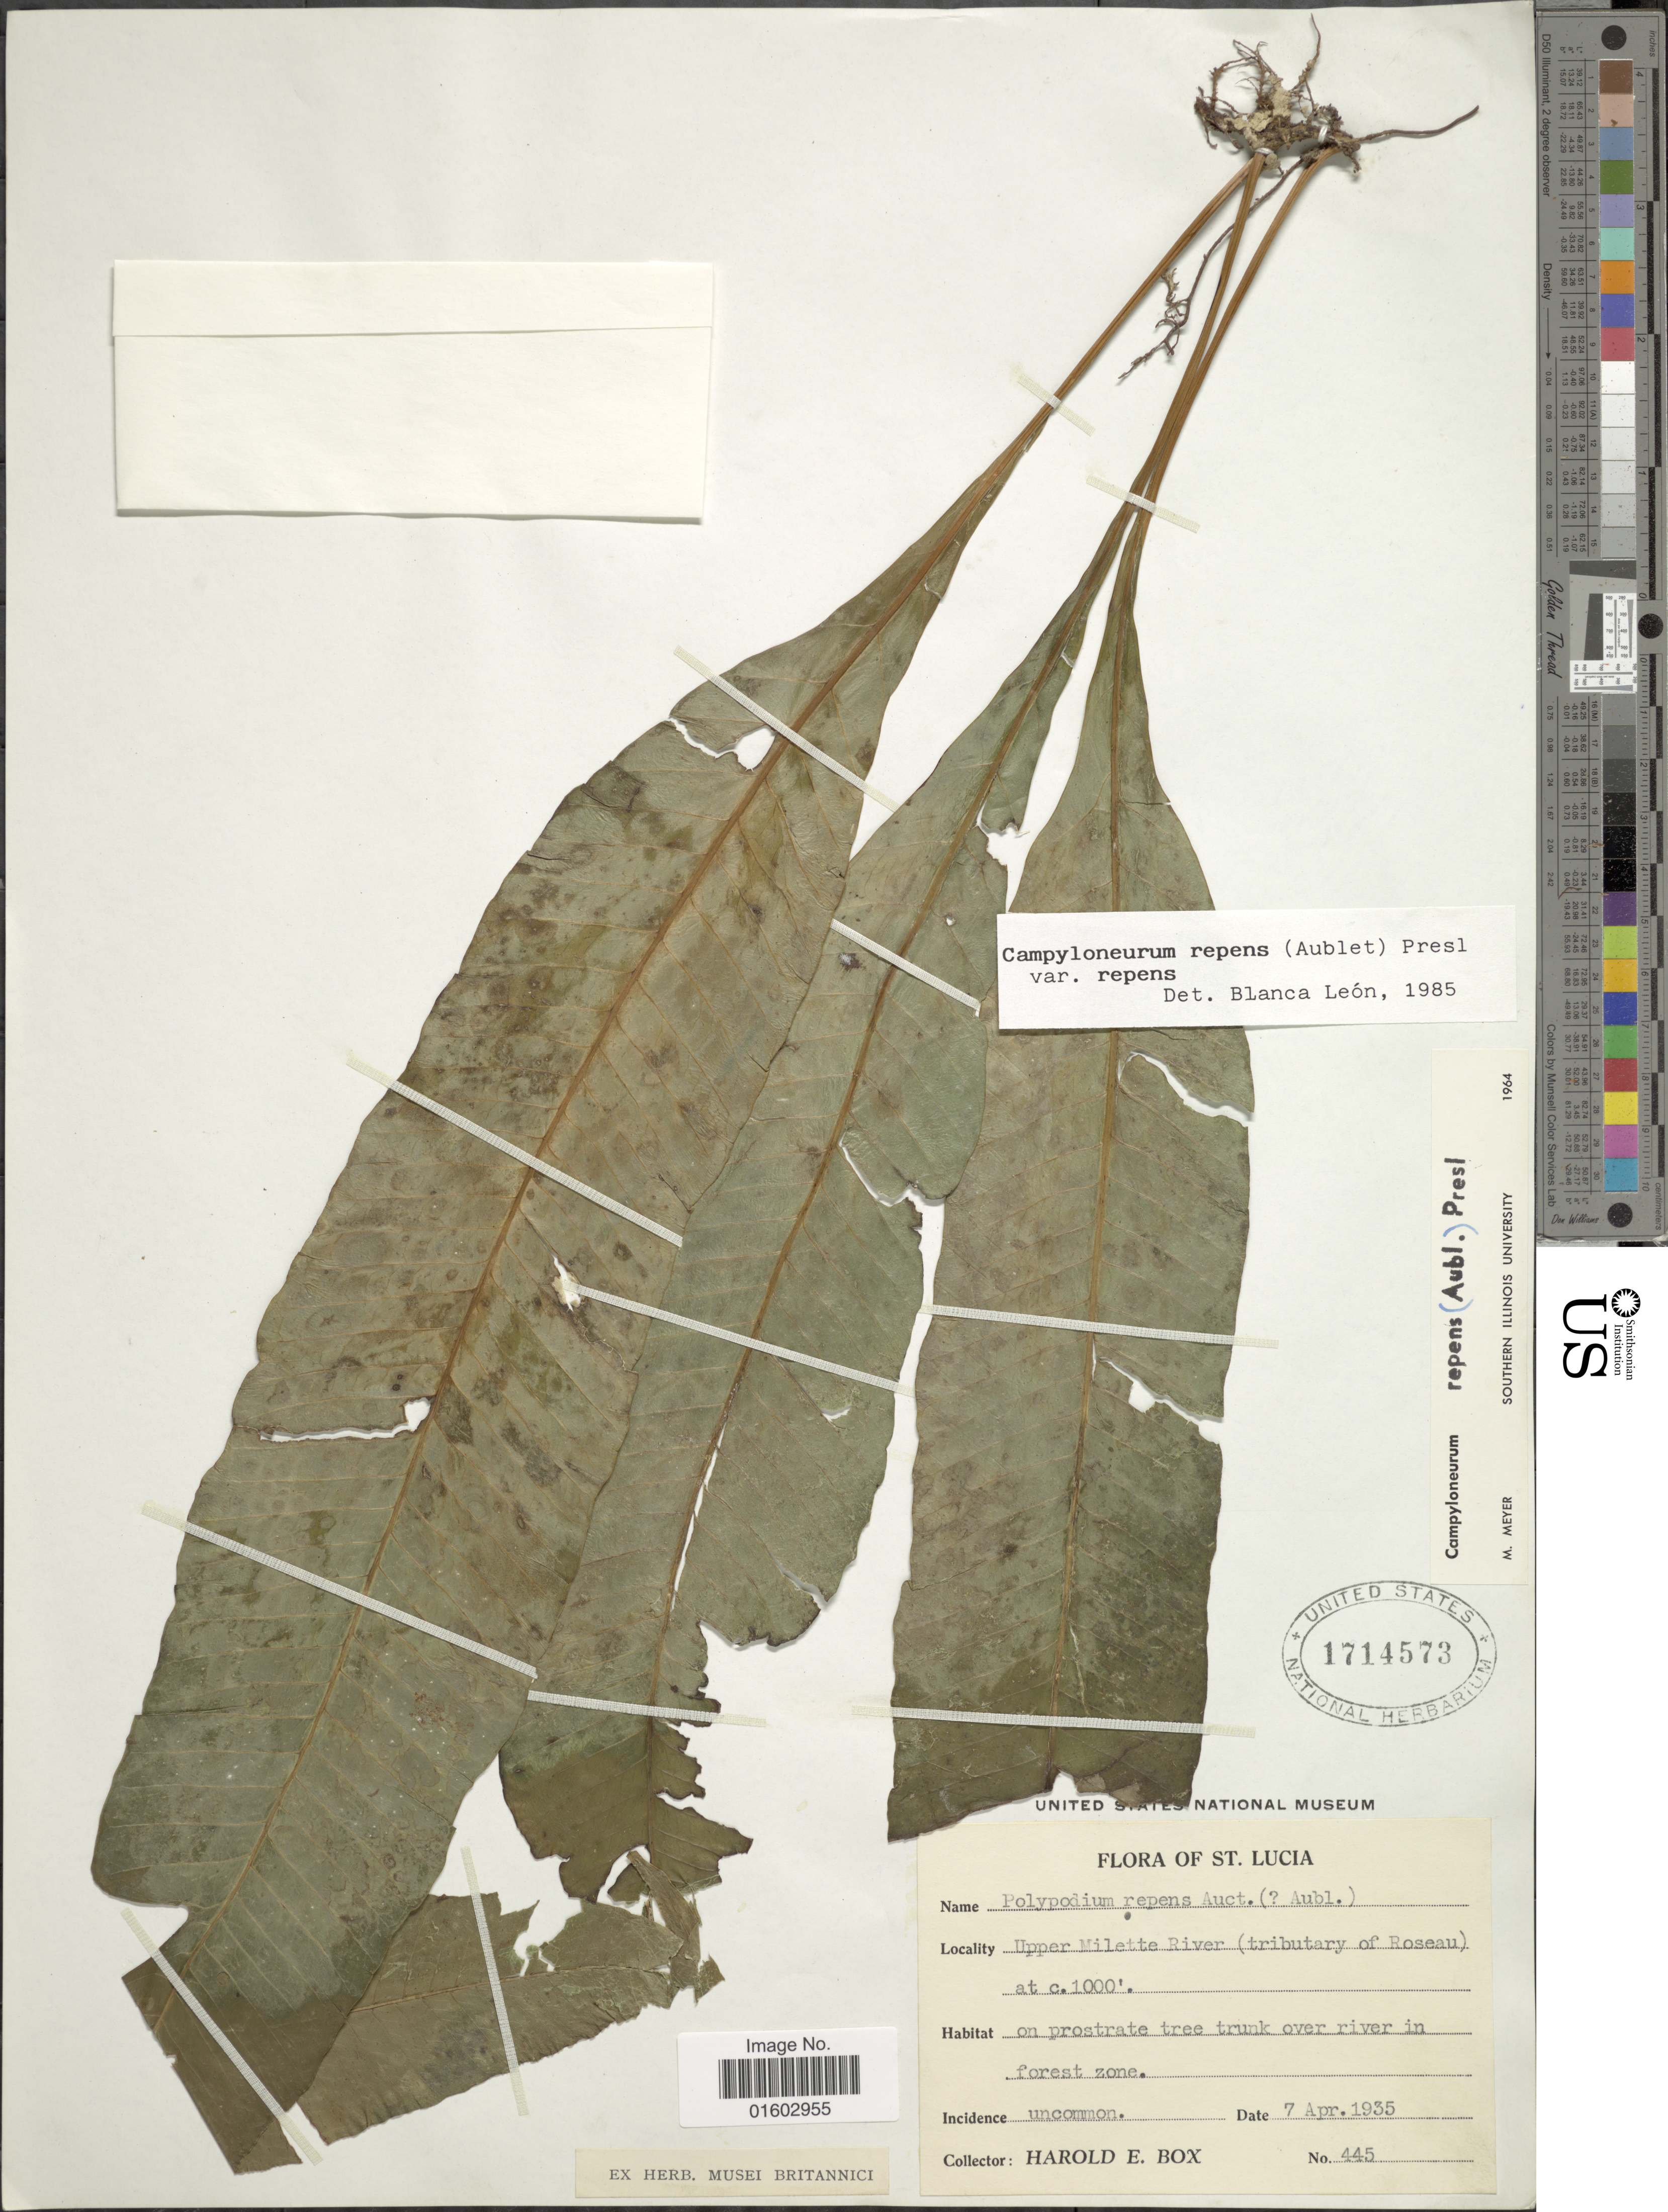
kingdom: Plantae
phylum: Tracheophyta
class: Polypodiopsida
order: Polypodiales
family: Polypodiaceae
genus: Campyloneurum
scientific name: Campyloneurum repens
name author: (Aubl.) C. Presl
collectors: H. E. Box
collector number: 445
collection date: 1935-04-07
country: St. Lucia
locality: St. Lucia. Upper Milette River (tributary of Roseau).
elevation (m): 305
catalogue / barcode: US 1714573